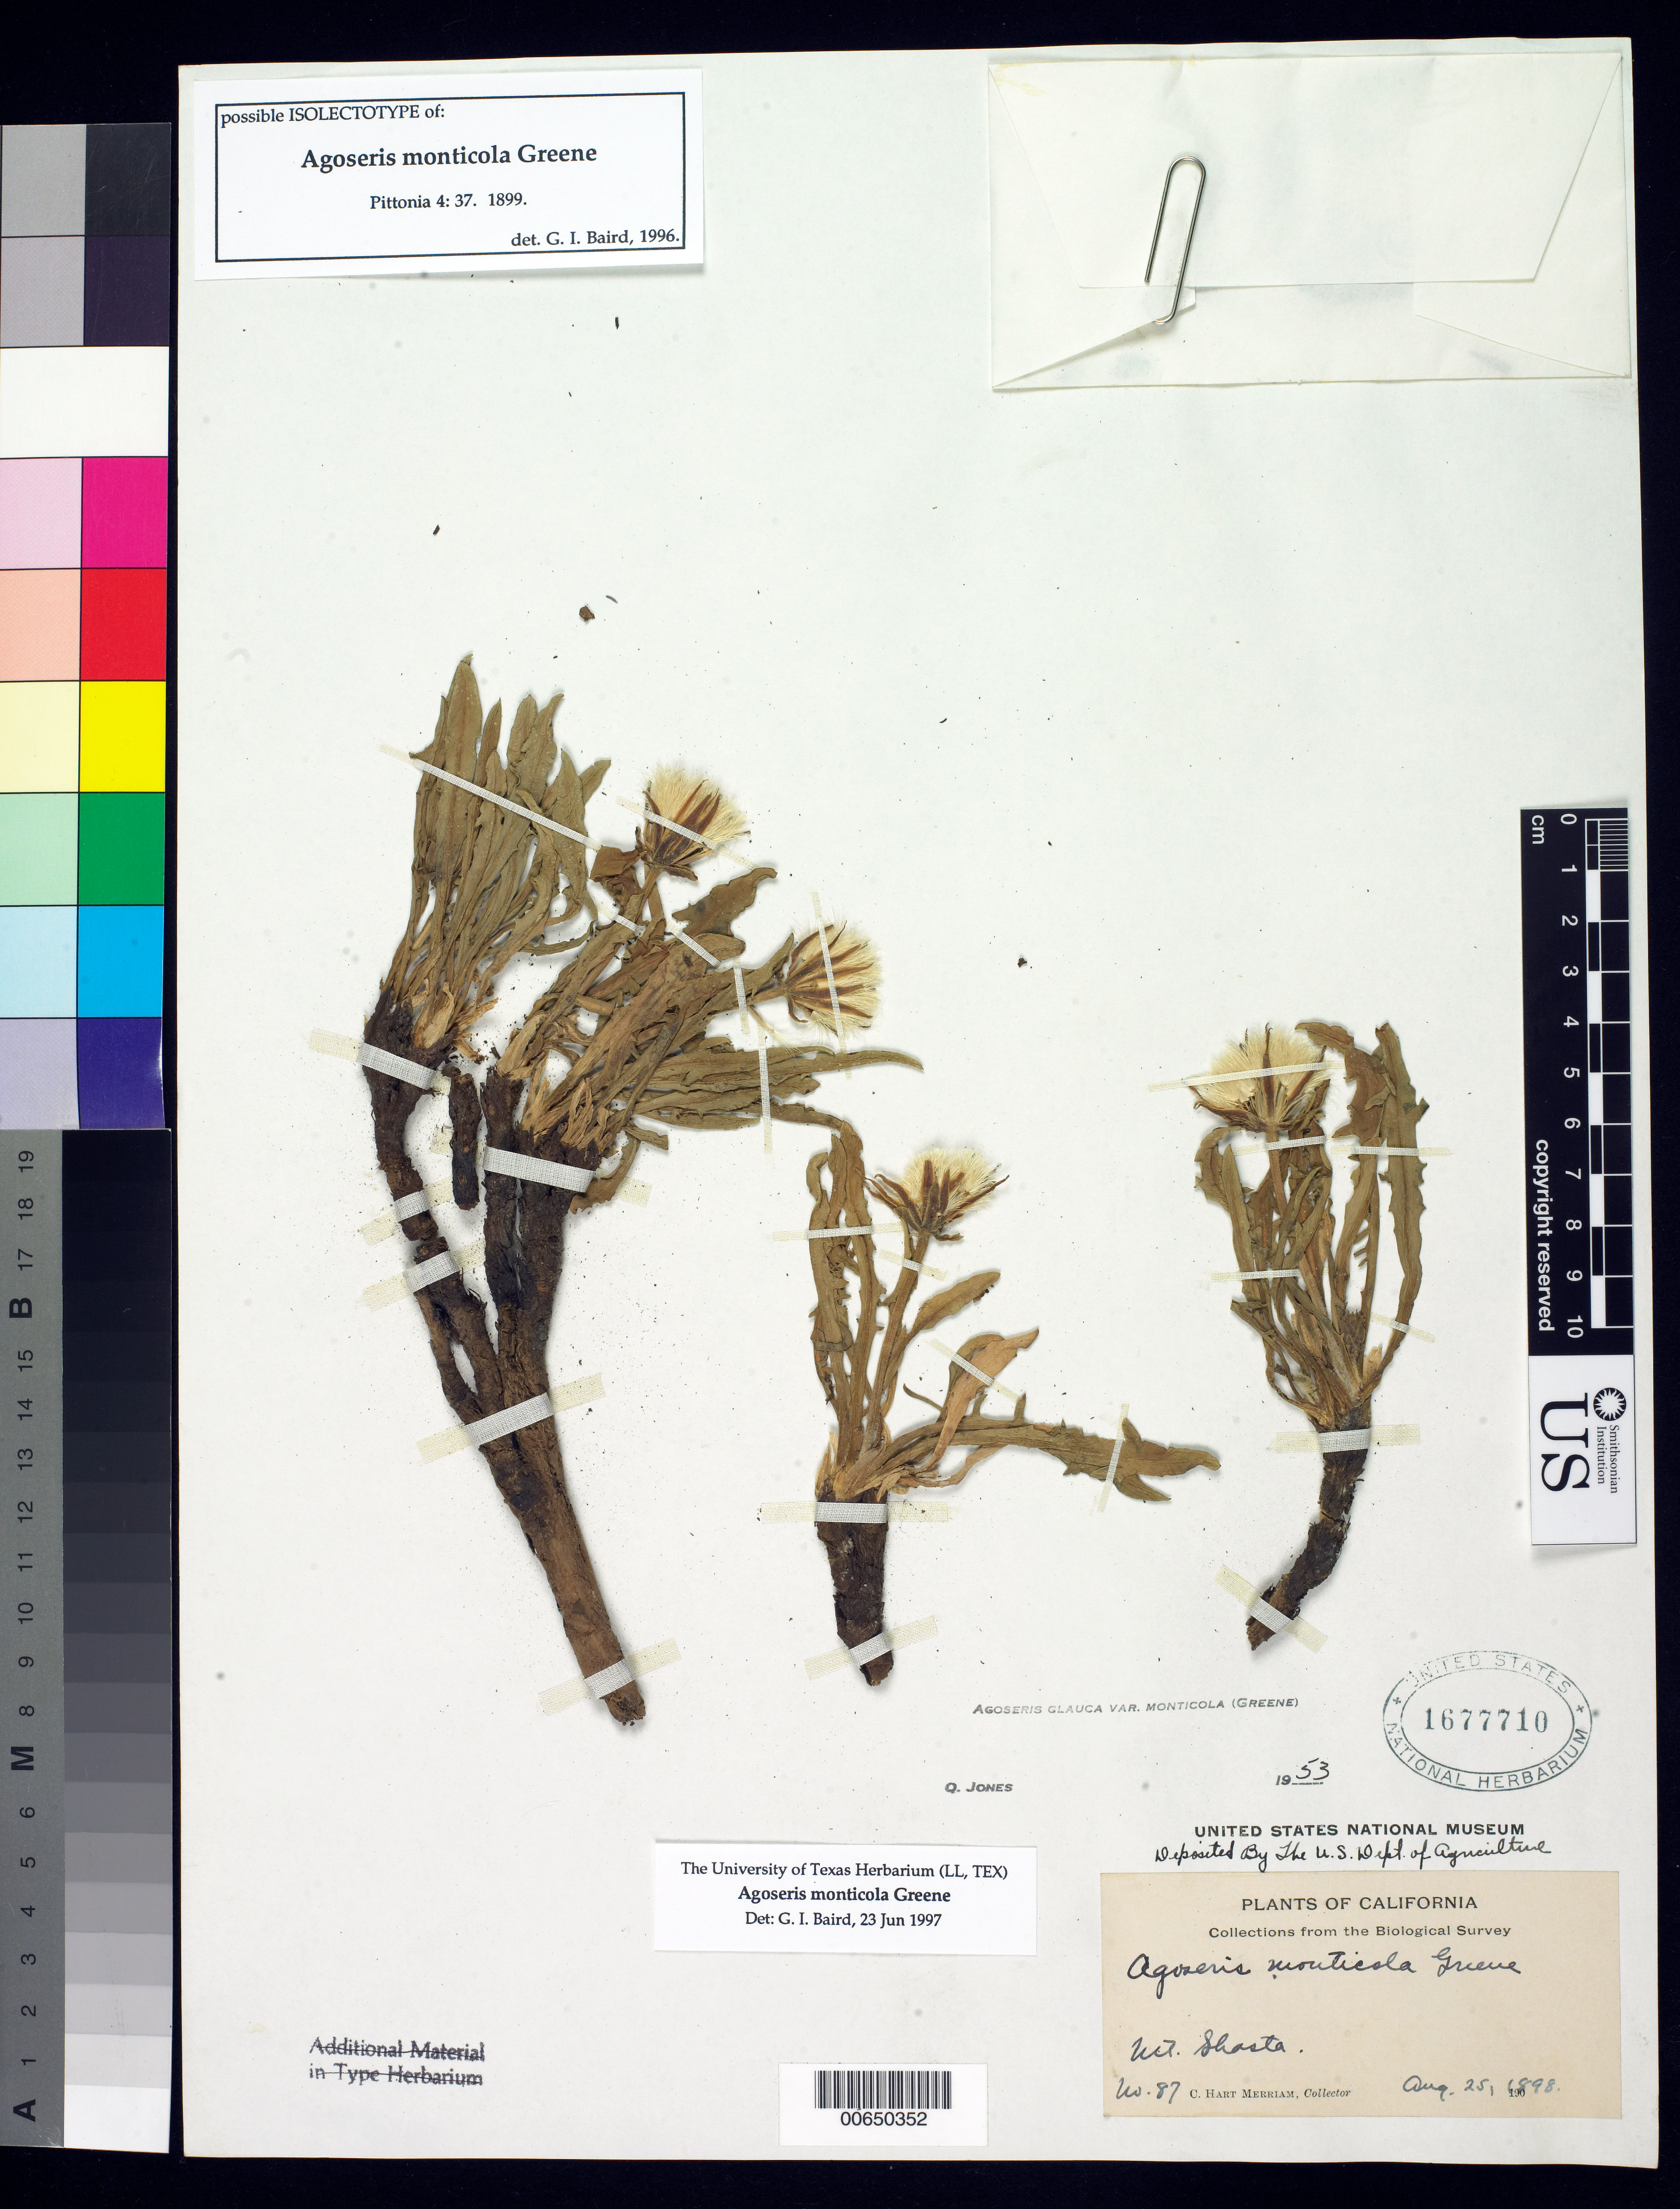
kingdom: Plantae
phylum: Tracheophyta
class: Magnoliopsida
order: Asterales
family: Asteraceae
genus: Agoseris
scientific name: Agoseris monticola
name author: Greene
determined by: Baird, G. I.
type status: Syntype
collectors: C. Merriam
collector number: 87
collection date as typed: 25 Aug 1898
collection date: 1898-08-25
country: United States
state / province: California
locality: Mt. Shasta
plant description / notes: Annotated as "possible isolectotype" by G.I. Baird (1996).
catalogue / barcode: US 1677710